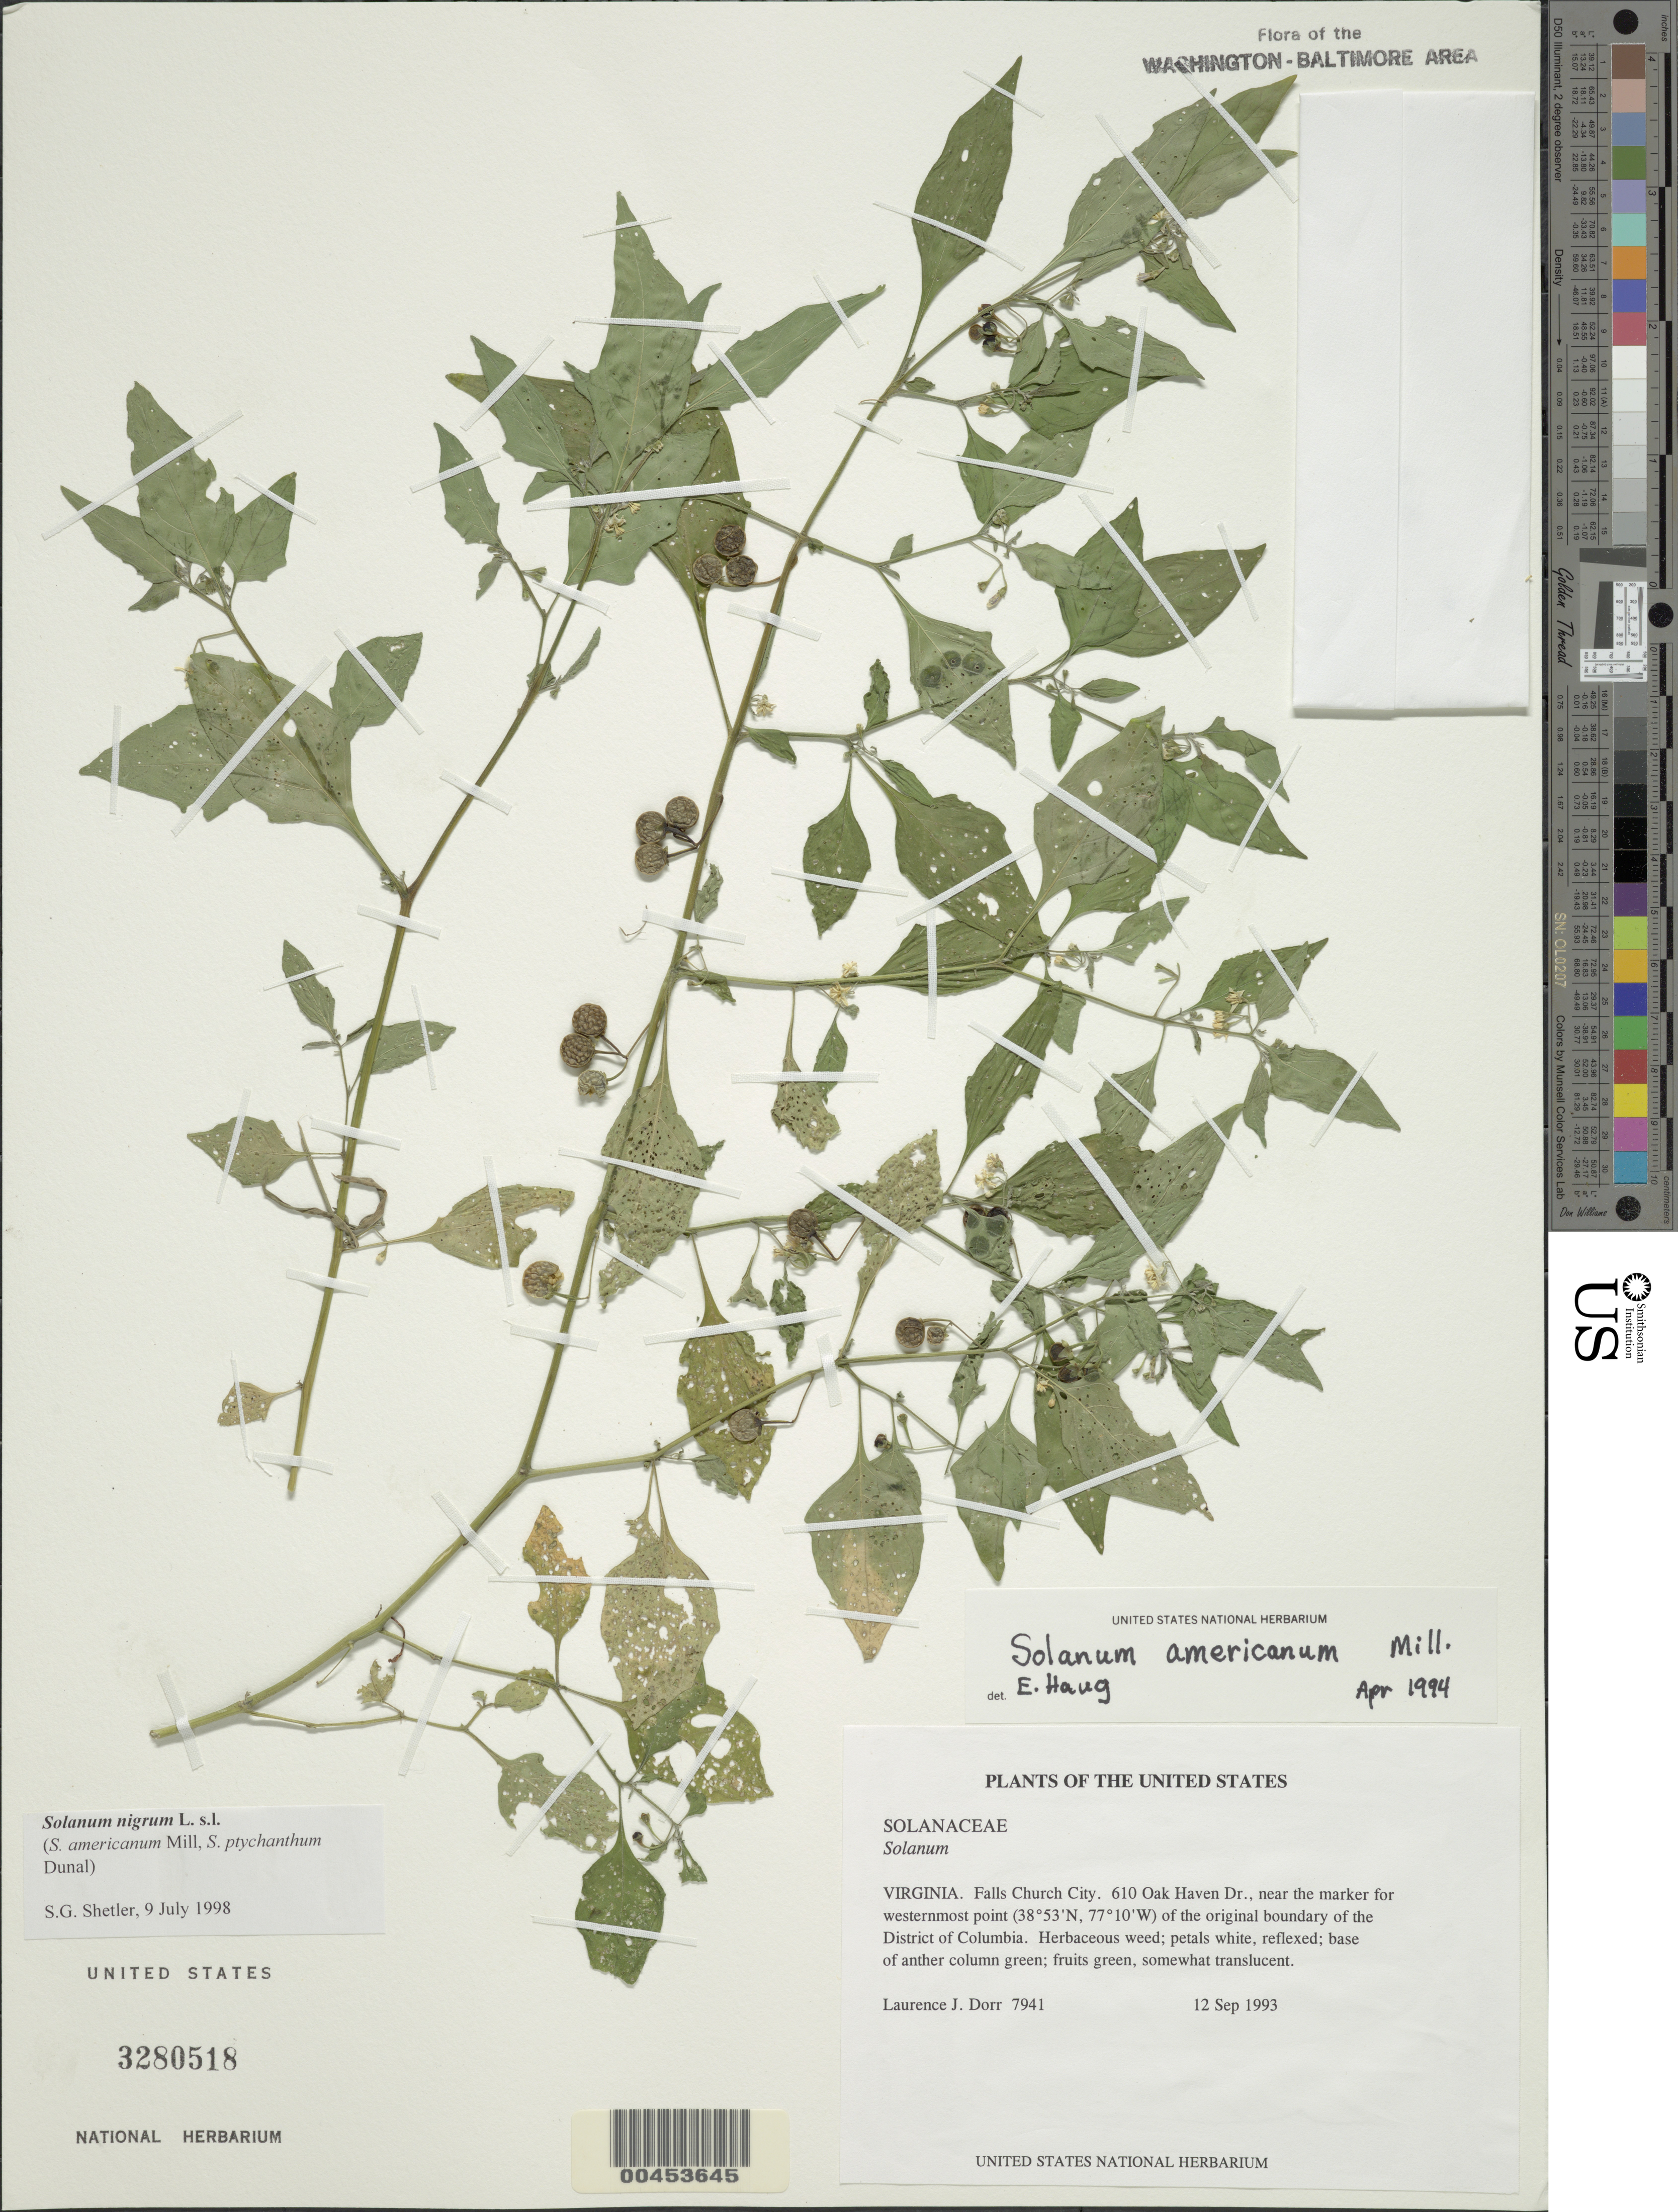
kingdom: Plantae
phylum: Tracheophyta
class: Magnoliopsida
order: Solanales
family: Solanaceae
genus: Solanum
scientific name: Solanum emulans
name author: Raf.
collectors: L. J. Dorr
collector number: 7941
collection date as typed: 12 Sep 1993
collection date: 1993-09-12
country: United States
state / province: Virginia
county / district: City of Falls Church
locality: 610 Oak Haven Dr., near the marker for westernmost point of the original boundary of the District of Columbia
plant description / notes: Common name: American Nightshade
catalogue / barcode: US 3280518